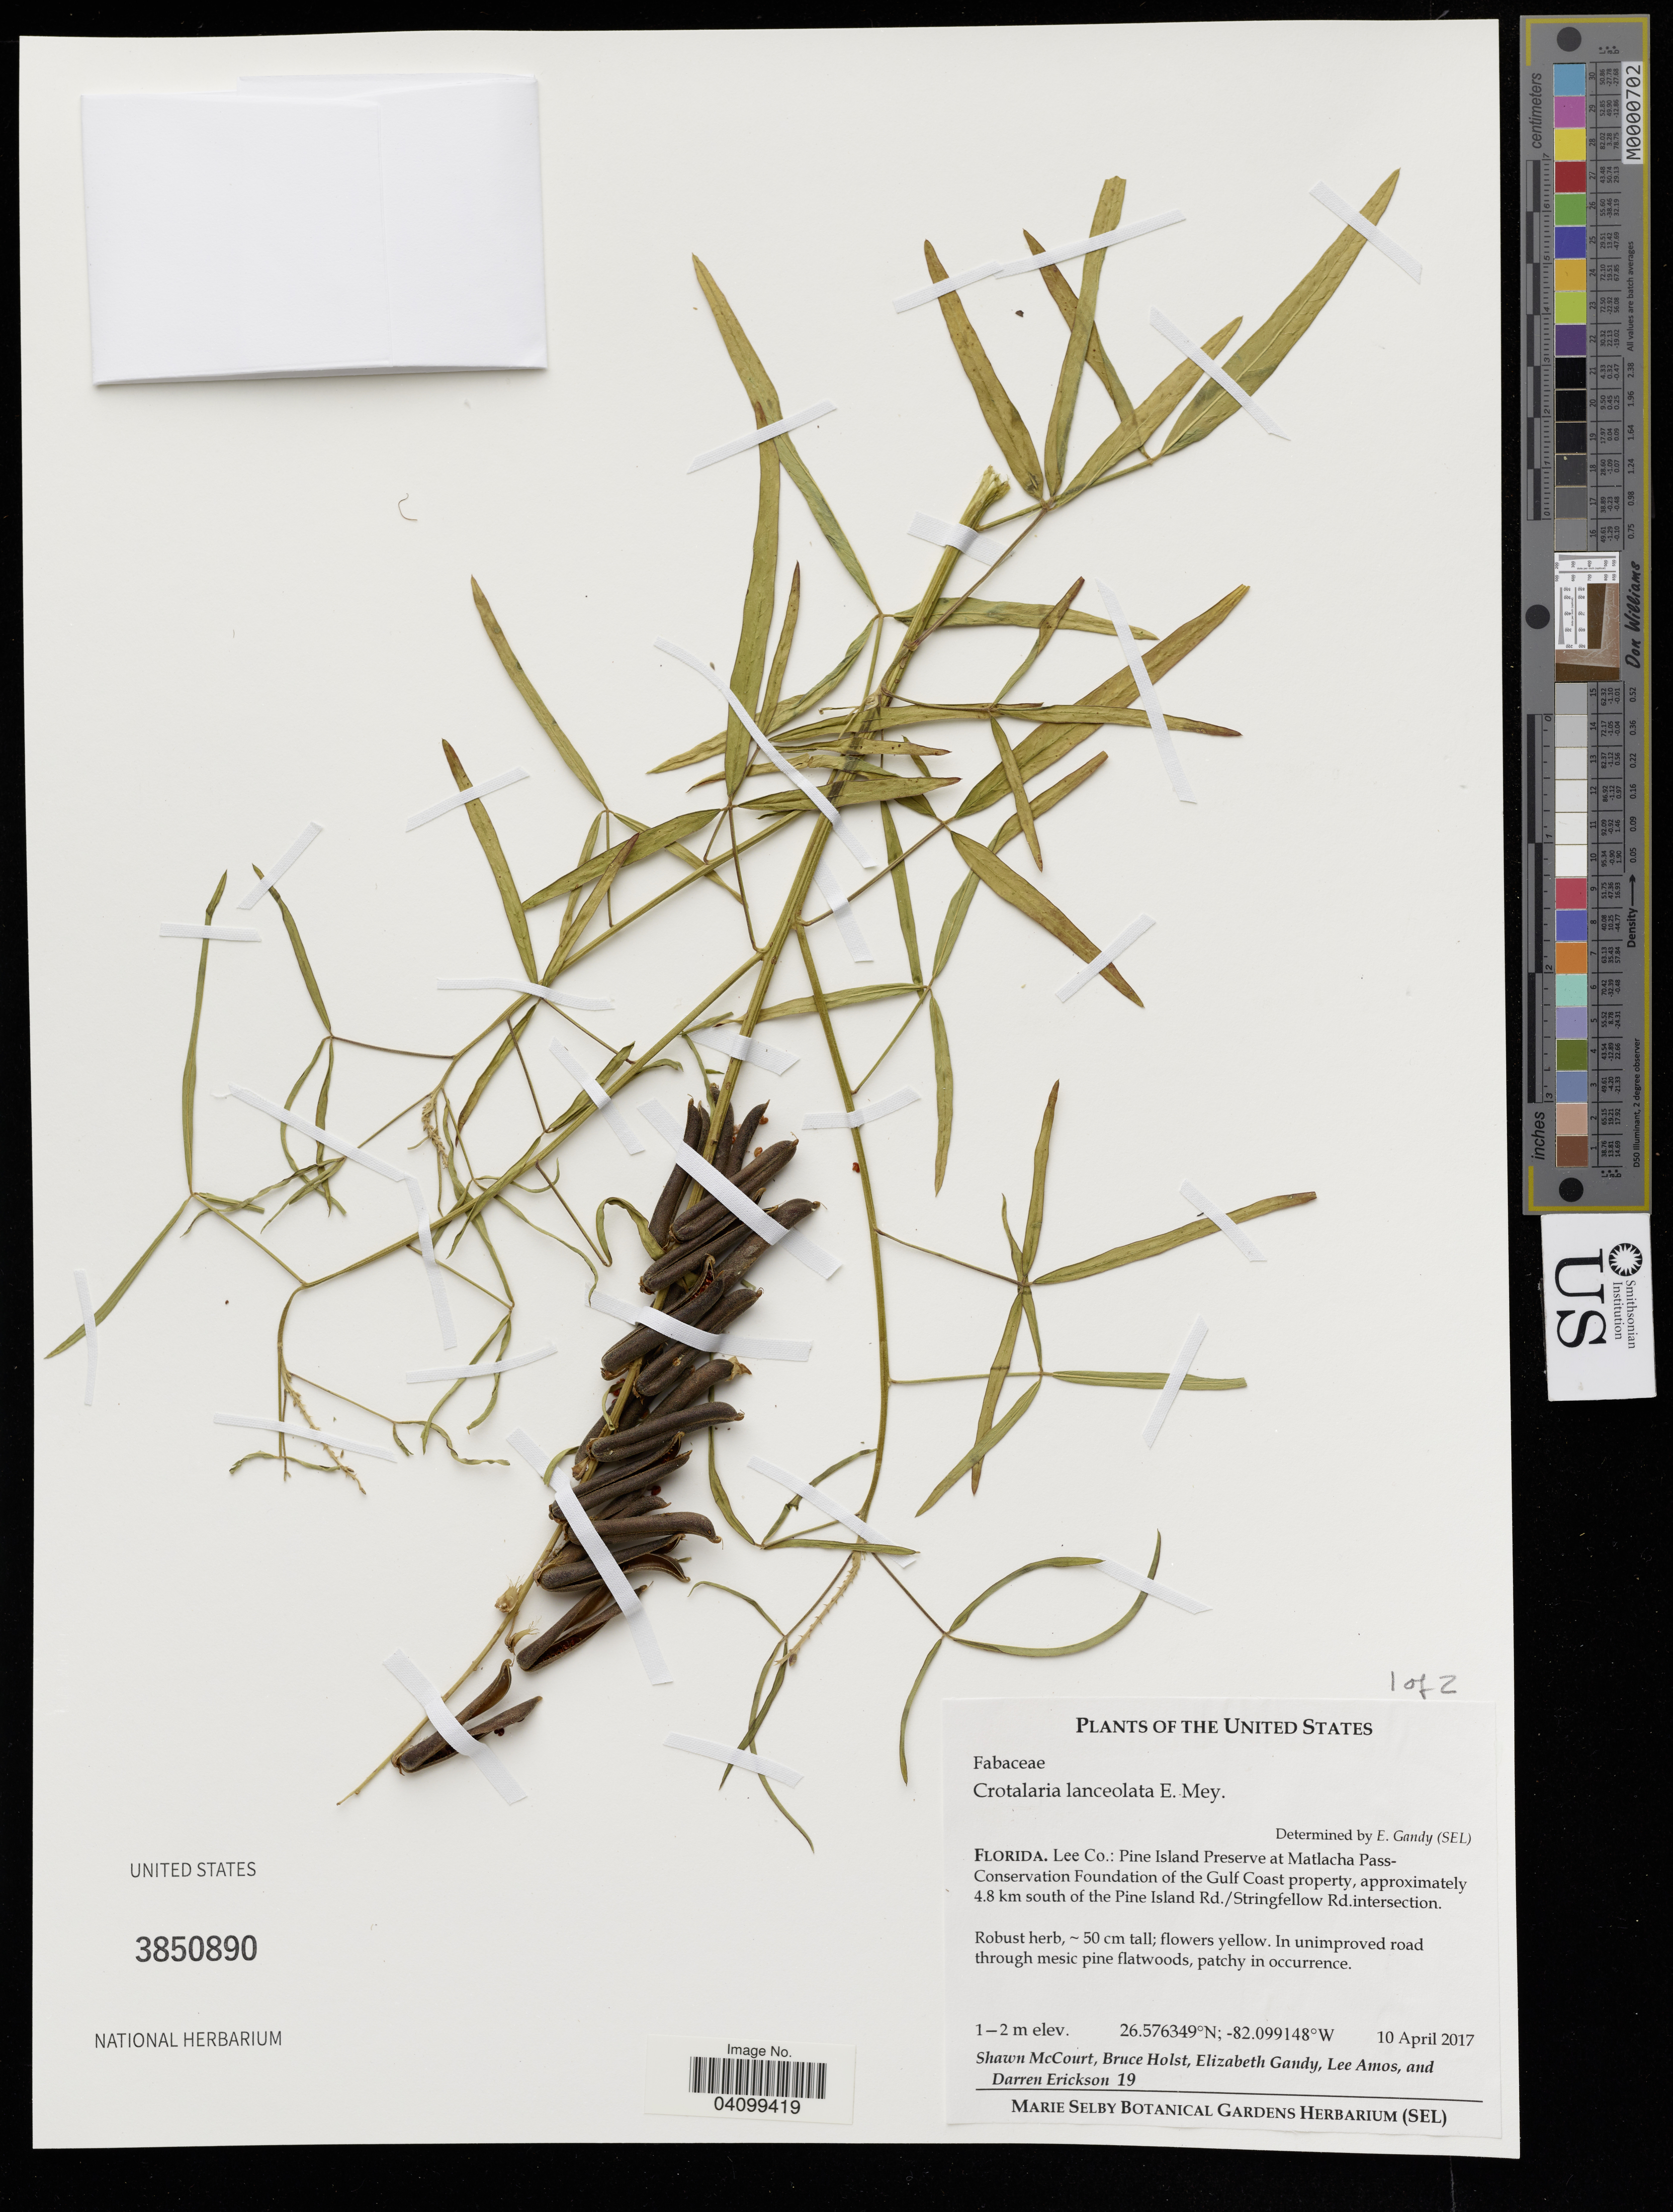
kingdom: Plantae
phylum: Tracheophyta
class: Magnoliopsida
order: Fabales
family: Fabaceae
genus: Crotalaria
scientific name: Crotalaria lanceolata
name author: E. Mey.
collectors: R. McCourt, B. Holst & L. Amos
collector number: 19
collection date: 2017-04-10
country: United States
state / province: Florida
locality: Lee Co.: Pine Island Preserve at Matlacha Pass- Conservation Foundation of the Gulf Coast property, approximately 4.8 km south of the Pine Island Rd./Stringfellow Rd.intersection.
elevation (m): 1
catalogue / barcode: US 3850890